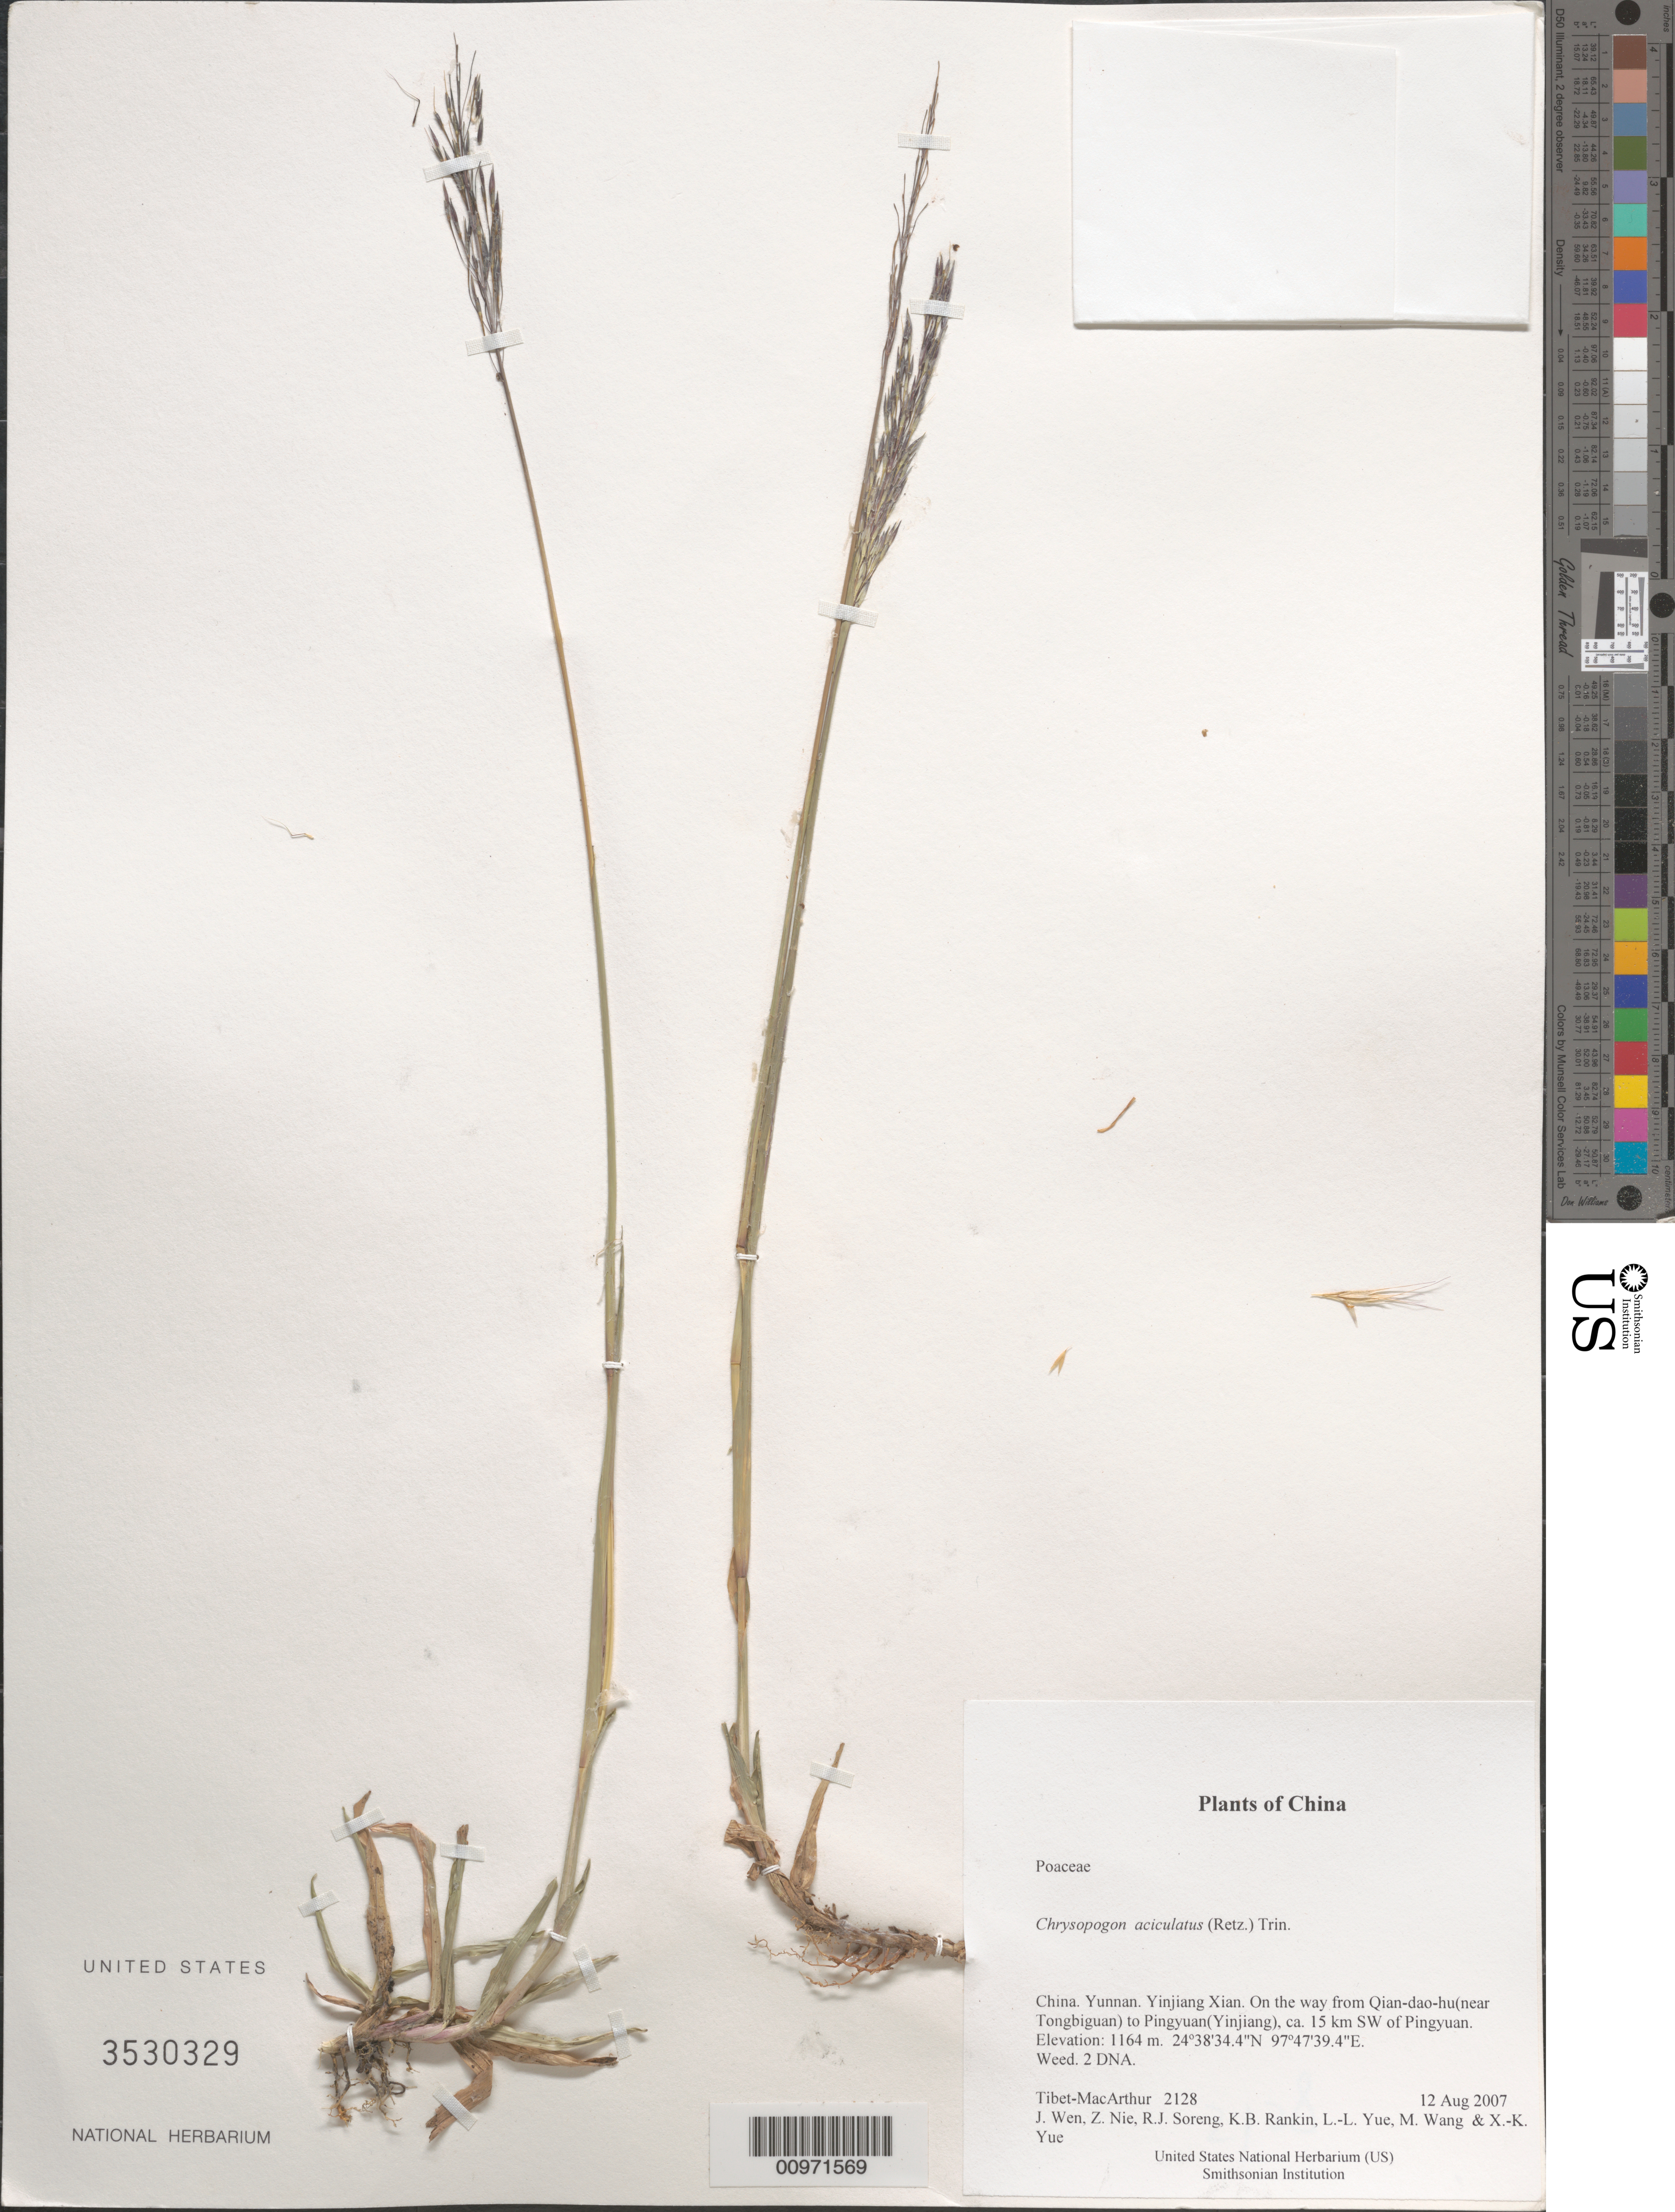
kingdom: Plantae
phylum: Tracheophyta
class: Liliopsida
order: Poales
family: Poaceae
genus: Chrysopogon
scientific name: Chrysopogon aciculatus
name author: (Retz.) Trin.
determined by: Soreng, Robert J., Research Associate (BOT), Smithsonian Institution - National Museum of Natural History (UNITED STATES)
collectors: Tibet-MacArthur, J. Wen, Z. Nie, R. J. Soreng, K. Rankin, L. Yue, M. Wang & X. Yue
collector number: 2128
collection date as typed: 12 Aug 2007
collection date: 2007-08-12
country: China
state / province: Yunnan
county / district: Yinjiang Xian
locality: On the way from Qian-dao-hu(near Tongbiguan) to Pingyuan(Yinjiang), ca. 15 km SW of Pingyuan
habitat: Weed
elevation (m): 1164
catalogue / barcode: US 3530329